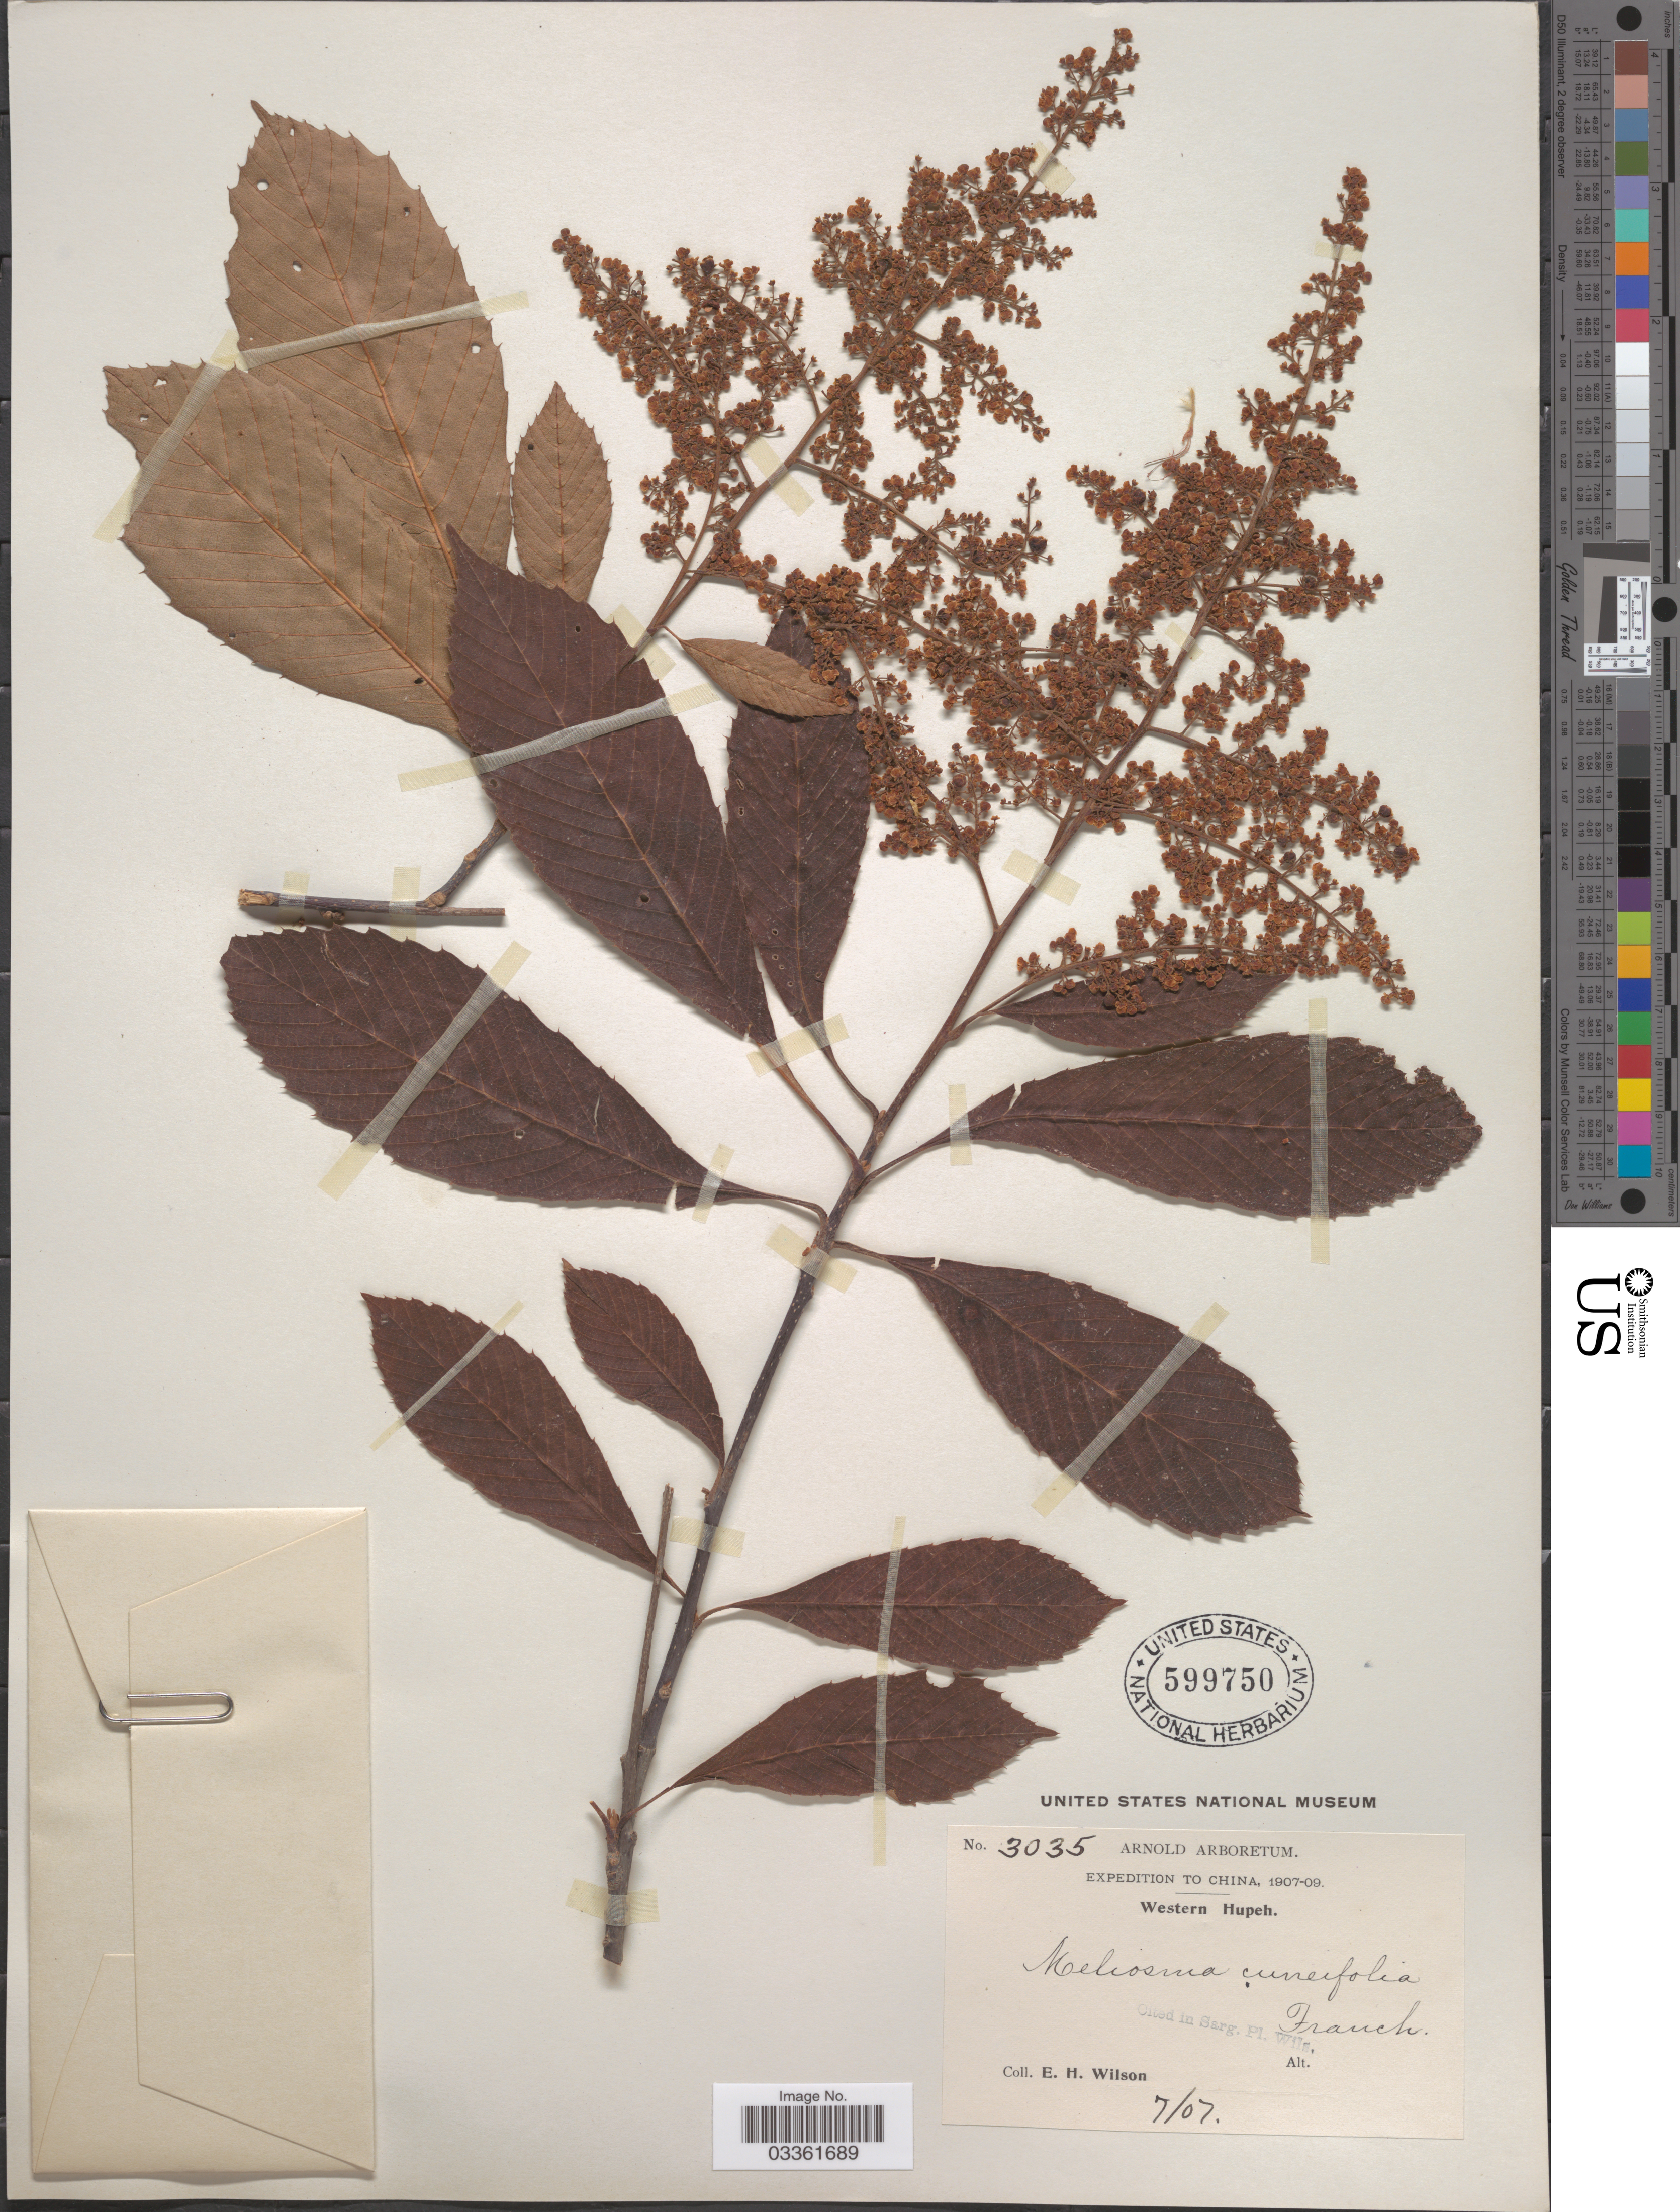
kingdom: Plantae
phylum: Tracheophyta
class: Magnoliopsida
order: Proteales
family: Sabiaceae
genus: Meliosma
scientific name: Meliosma cuneifolia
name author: Franch.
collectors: E. Wilson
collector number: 3035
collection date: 1907-07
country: China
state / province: Hubei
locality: Western Hupeh.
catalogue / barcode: US 599750